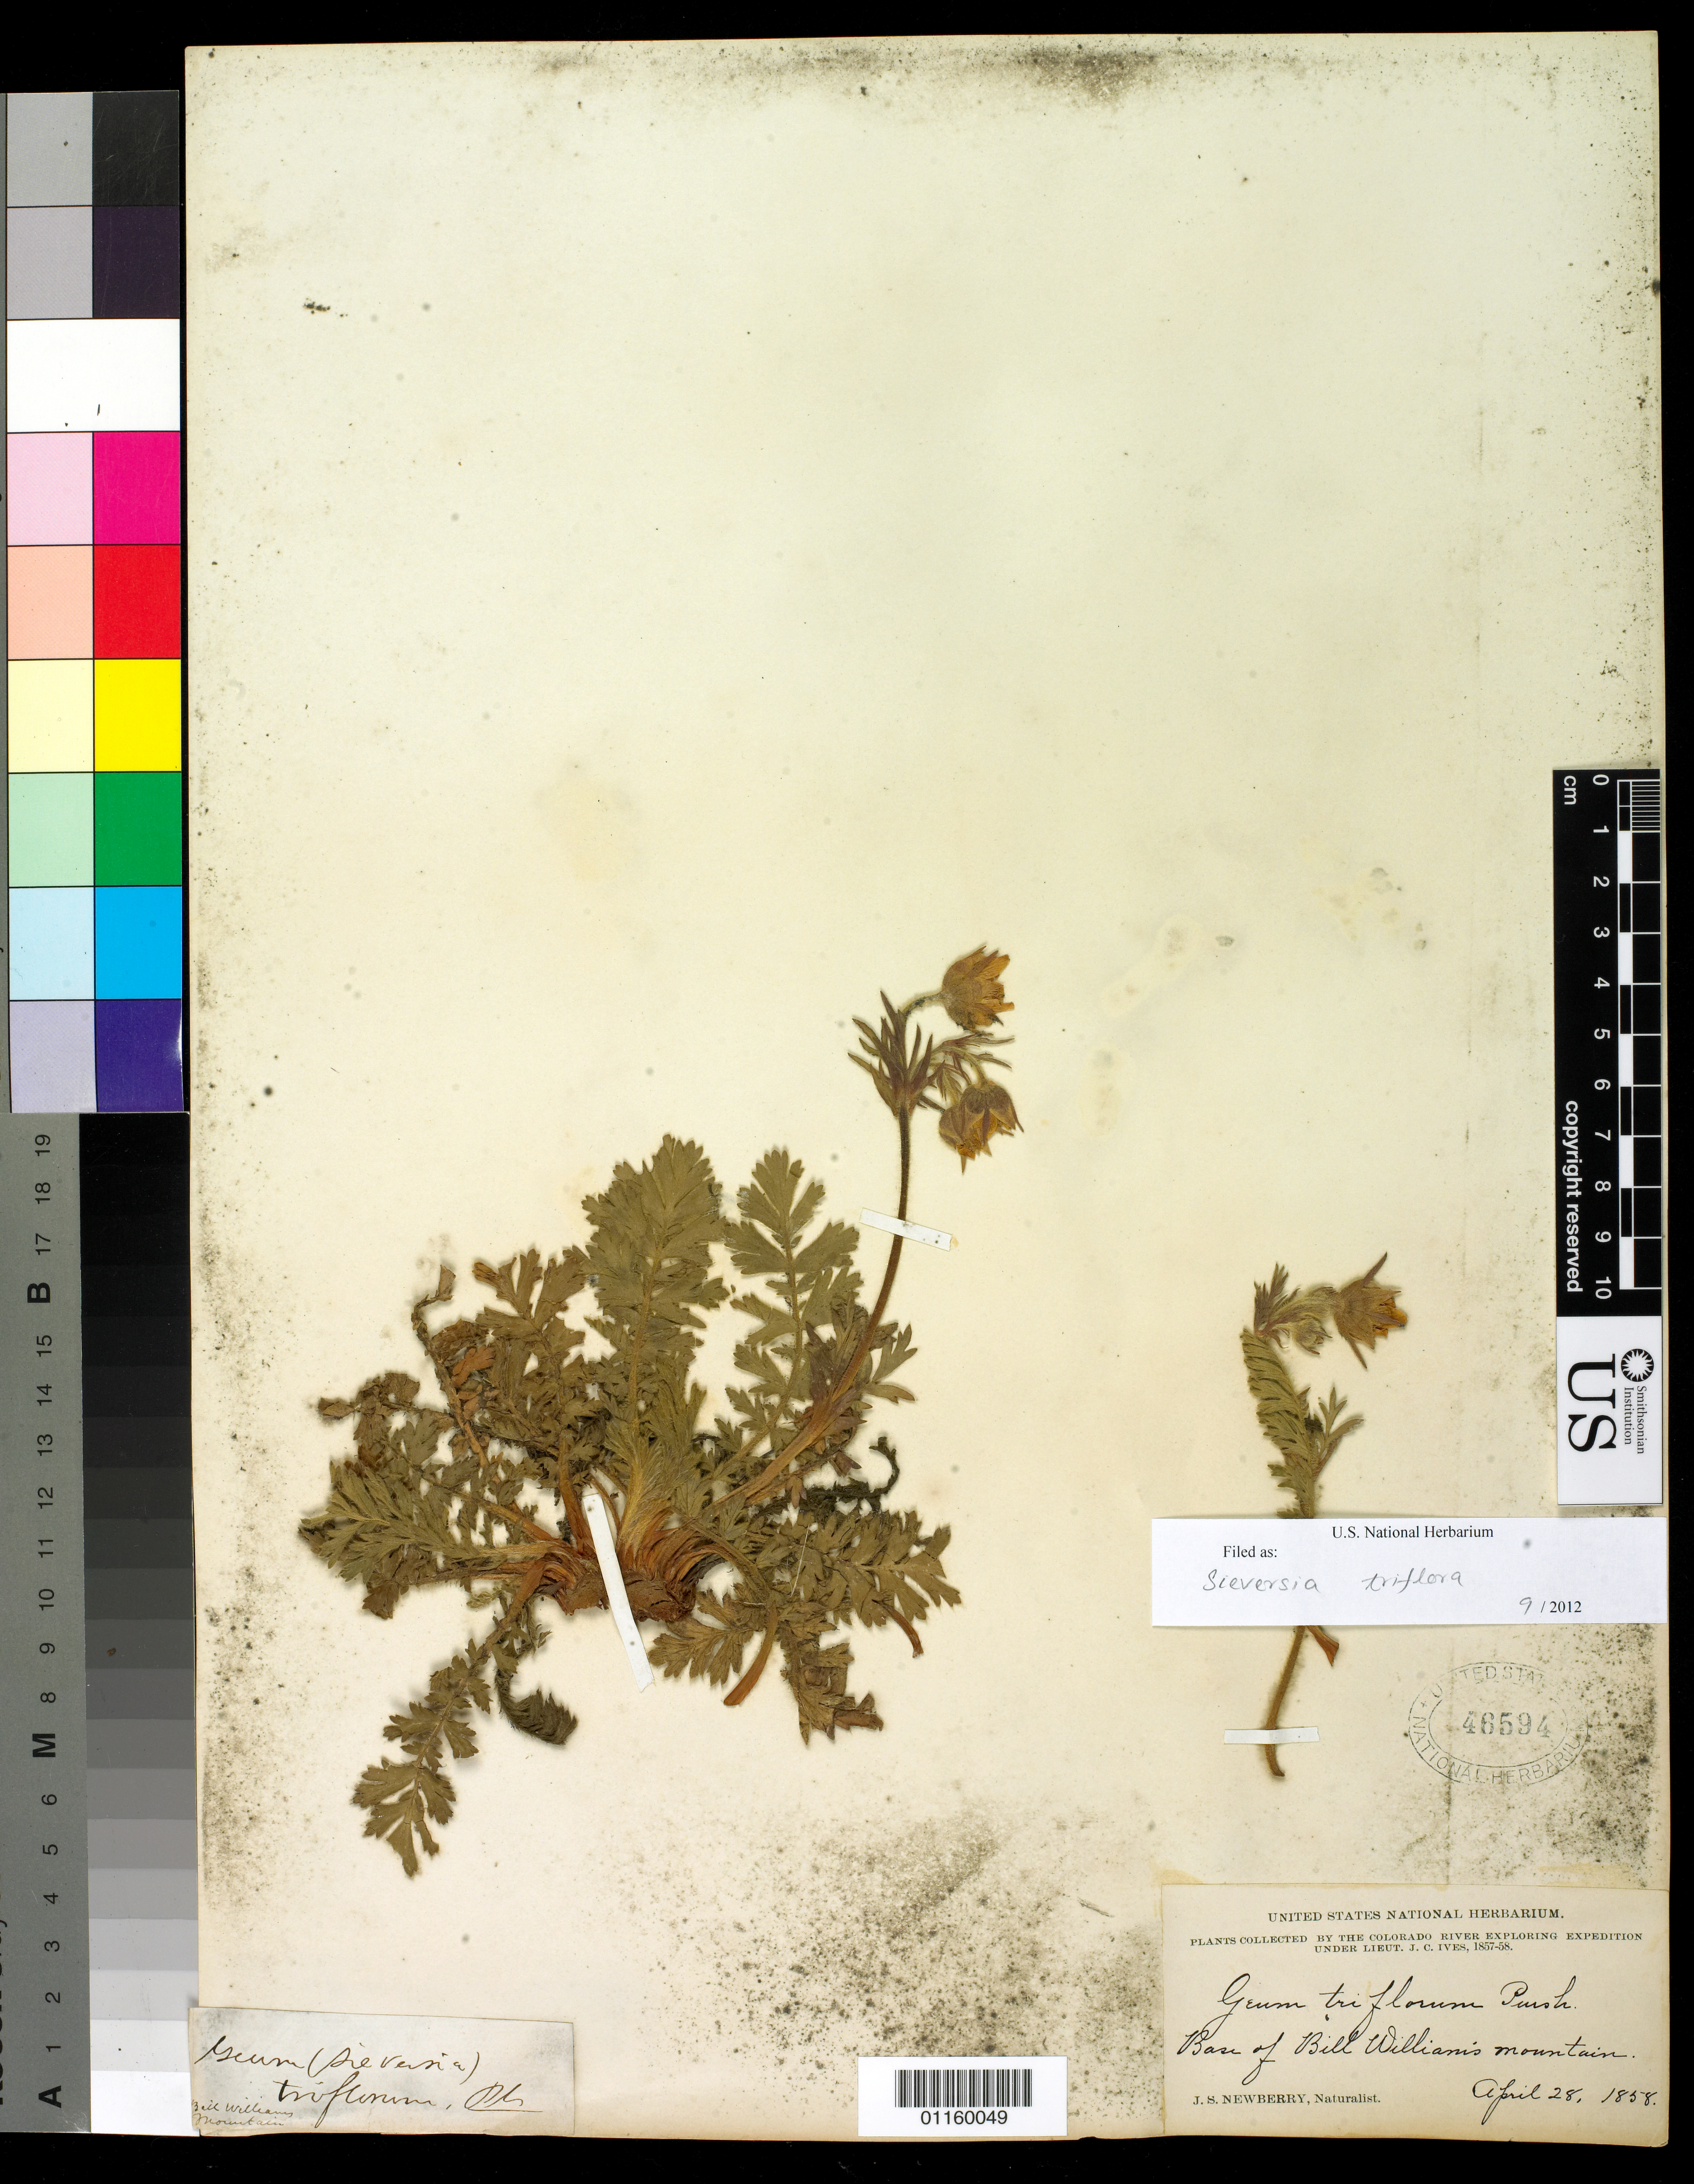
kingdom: Plantae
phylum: Tracheophyta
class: Magnoliopsida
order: Rosales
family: Rosaceae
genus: Geum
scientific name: Geum triflorum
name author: Pursh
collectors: J. S. Newberry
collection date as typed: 28 Apr 1858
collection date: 1858-04-28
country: United States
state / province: Arizona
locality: Base of Bill William's Mountain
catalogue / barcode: US 46594